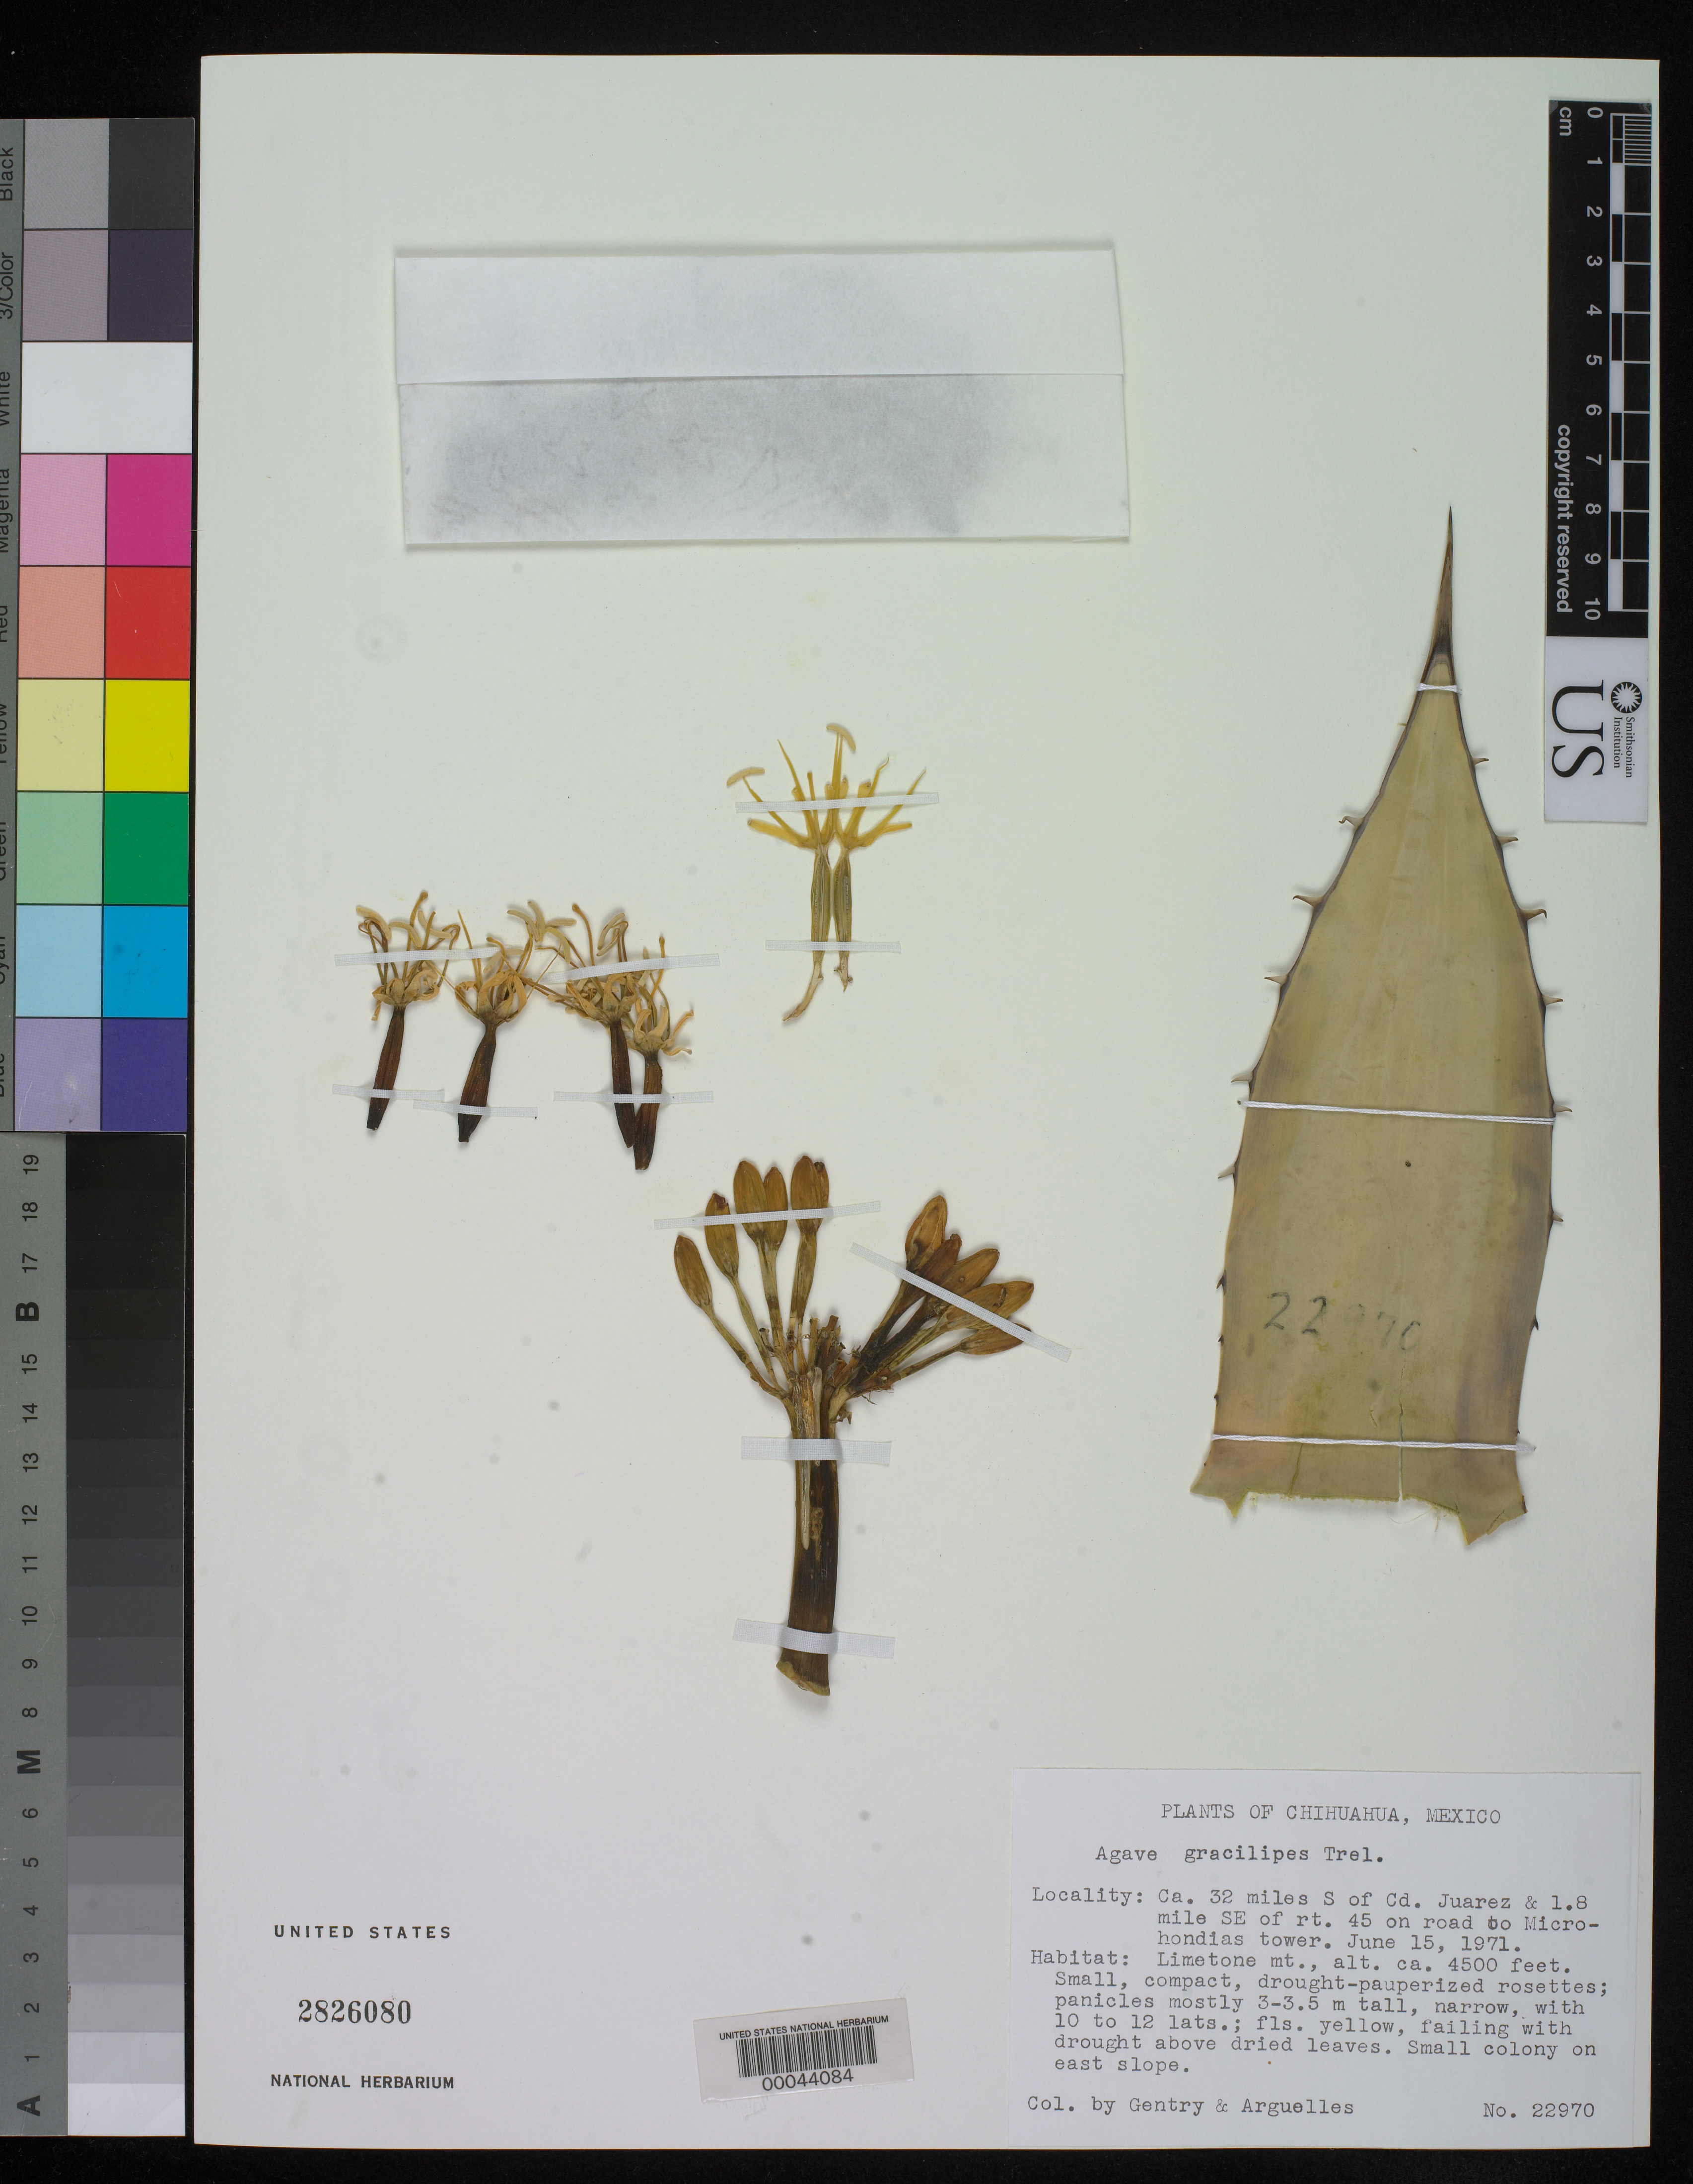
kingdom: Plantae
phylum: Tracheophyta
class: Liliopsida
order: Asparagales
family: Asparagaceae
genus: Agave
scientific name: Agave gracilipes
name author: Trel.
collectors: H. S. Gentry & J. Arguelles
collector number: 22970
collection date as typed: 15 Jun 1971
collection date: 1971-06-15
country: Mexico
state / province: Chihuahua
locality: Ca 32 mi S of Cd Juarez & 1.8 mi SE of rt 45 on road to micro-hondias tower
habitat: Limestone mountain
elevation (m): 1372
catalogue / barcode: US 2826080